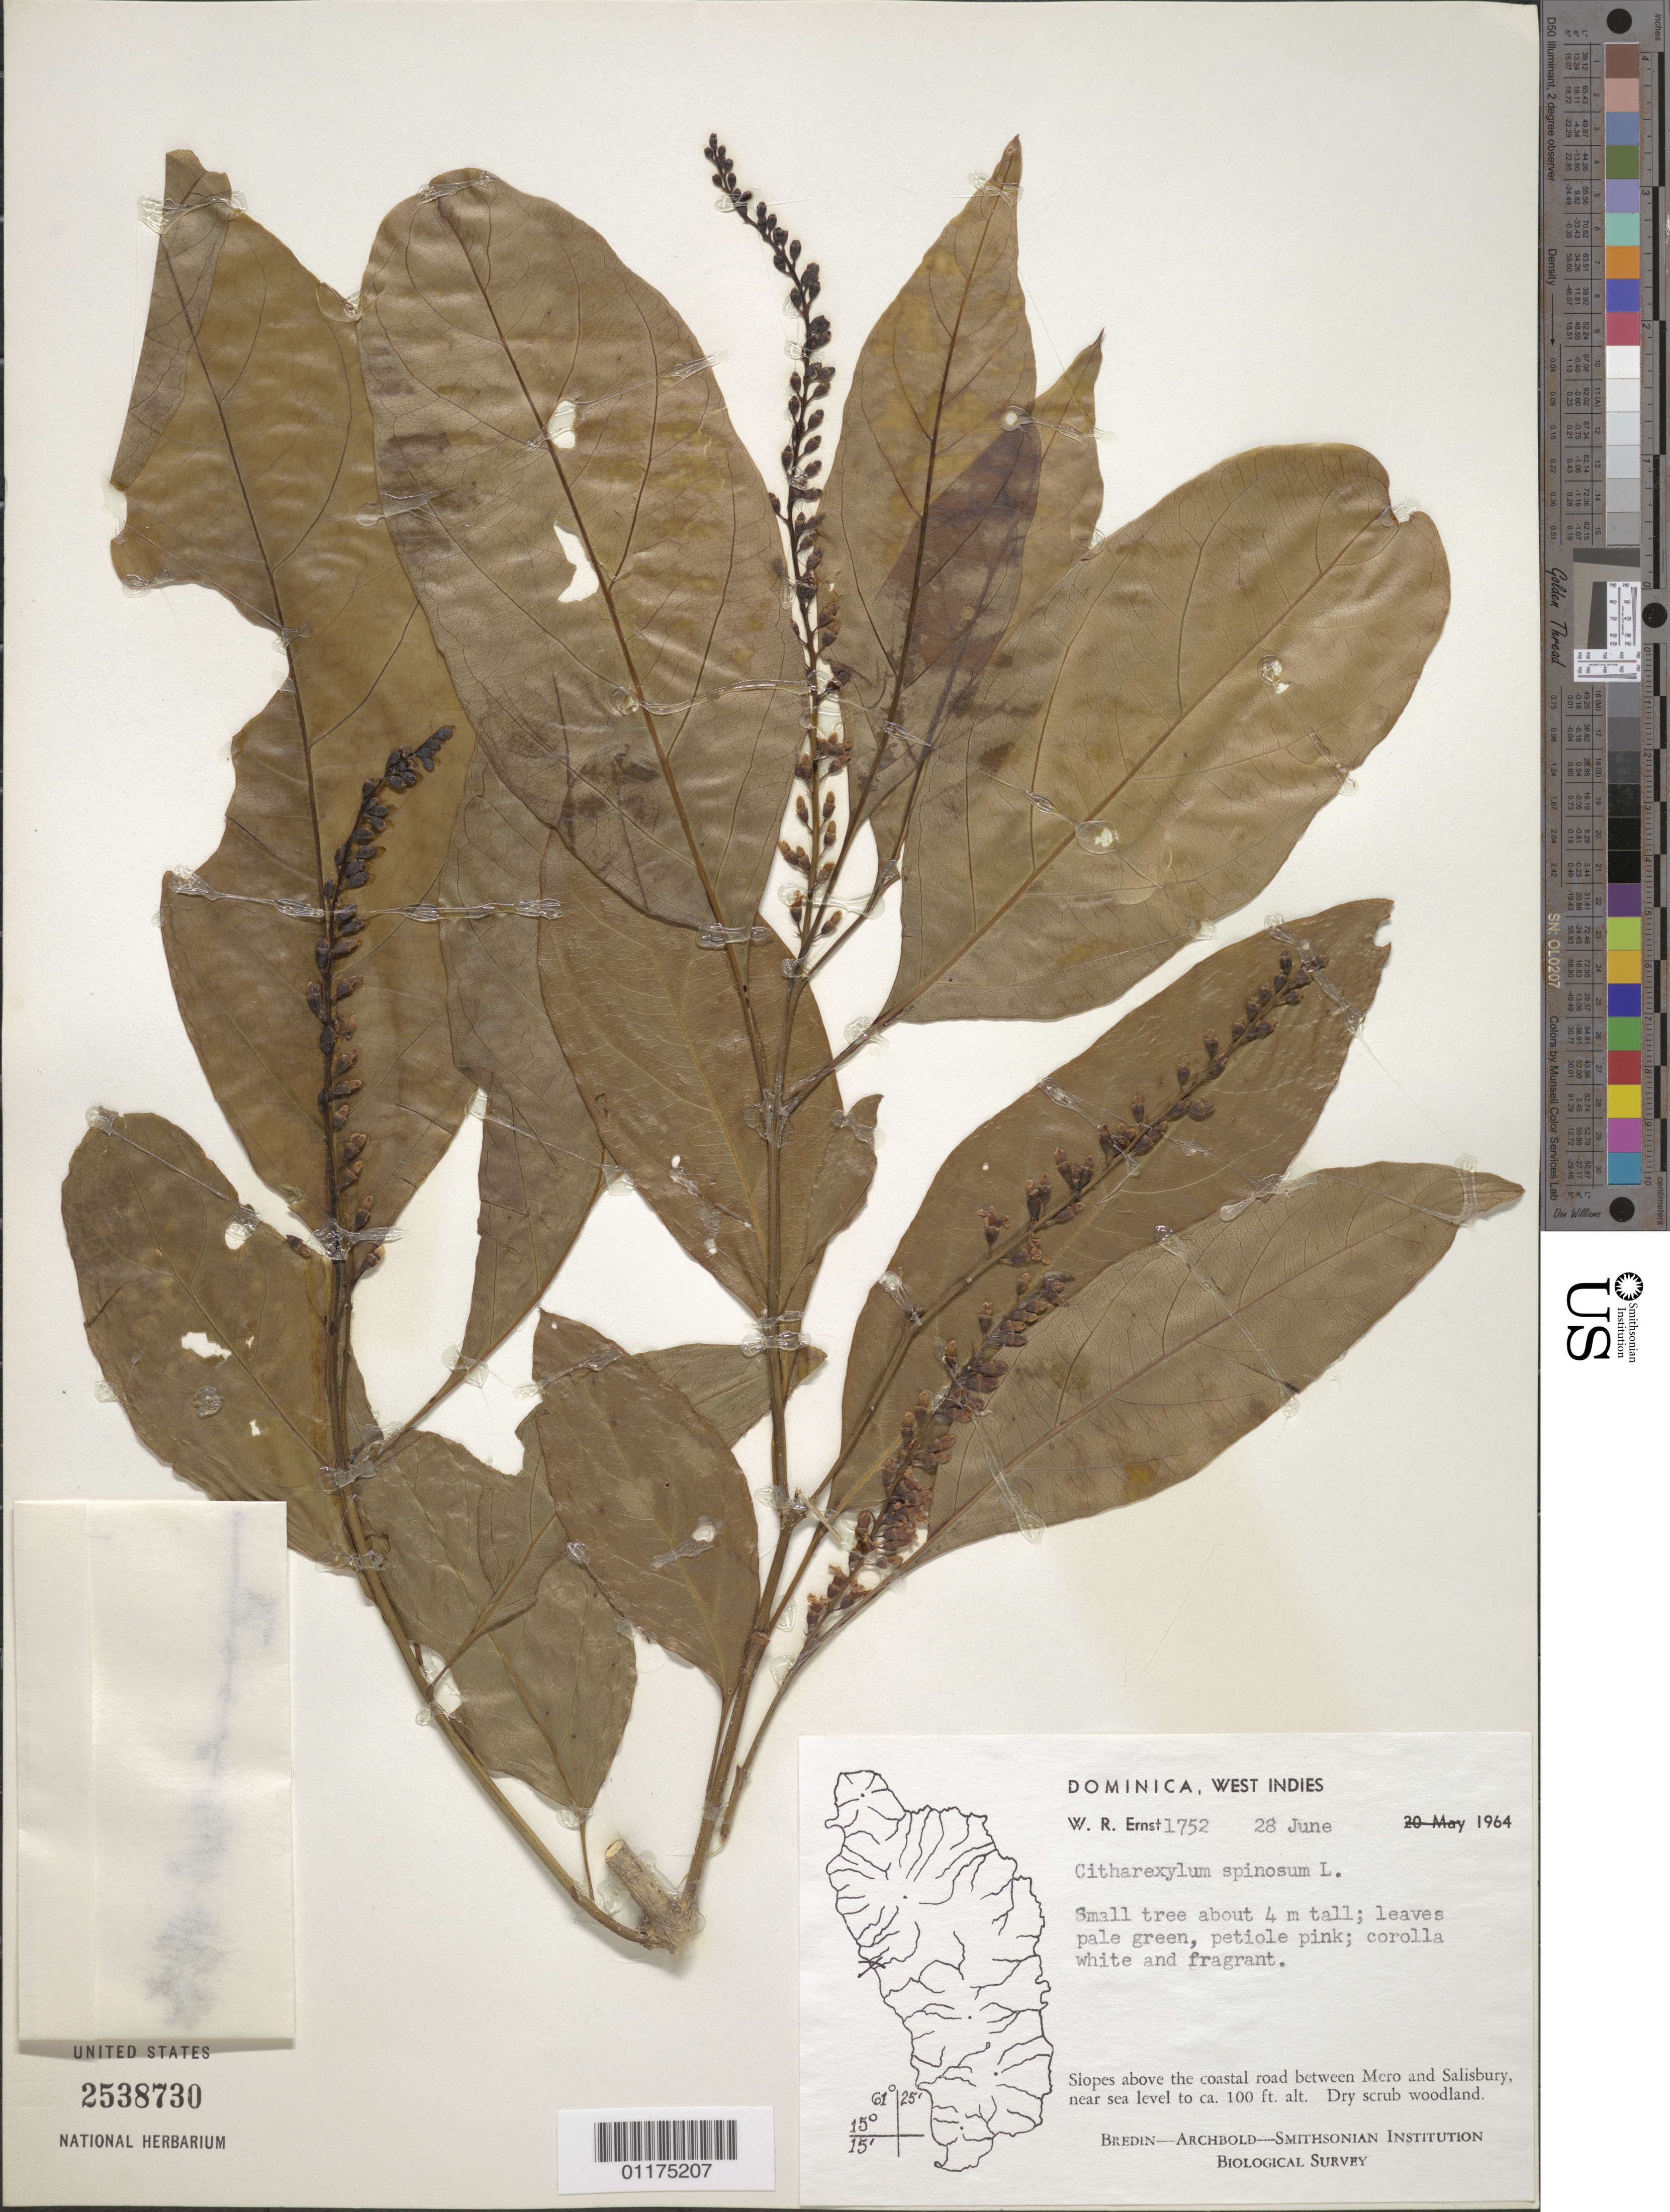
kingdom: Plantae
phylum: Tracheophyta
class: Magnoliopsida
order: Lamiales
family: Verbenaceae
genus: Citharexylum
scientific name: Citharexylum spinosum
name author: L.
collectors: W. R. Ernst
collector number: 1752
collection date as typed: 28 Jun 1964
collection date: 1964-06-28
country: Dominica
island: Dominica I.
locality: Slopes above the coastal road between Mero and Salisbury near sea level to ca 100 ft alt. Dry shrub woodland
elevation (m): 30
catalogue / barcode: US 2538730